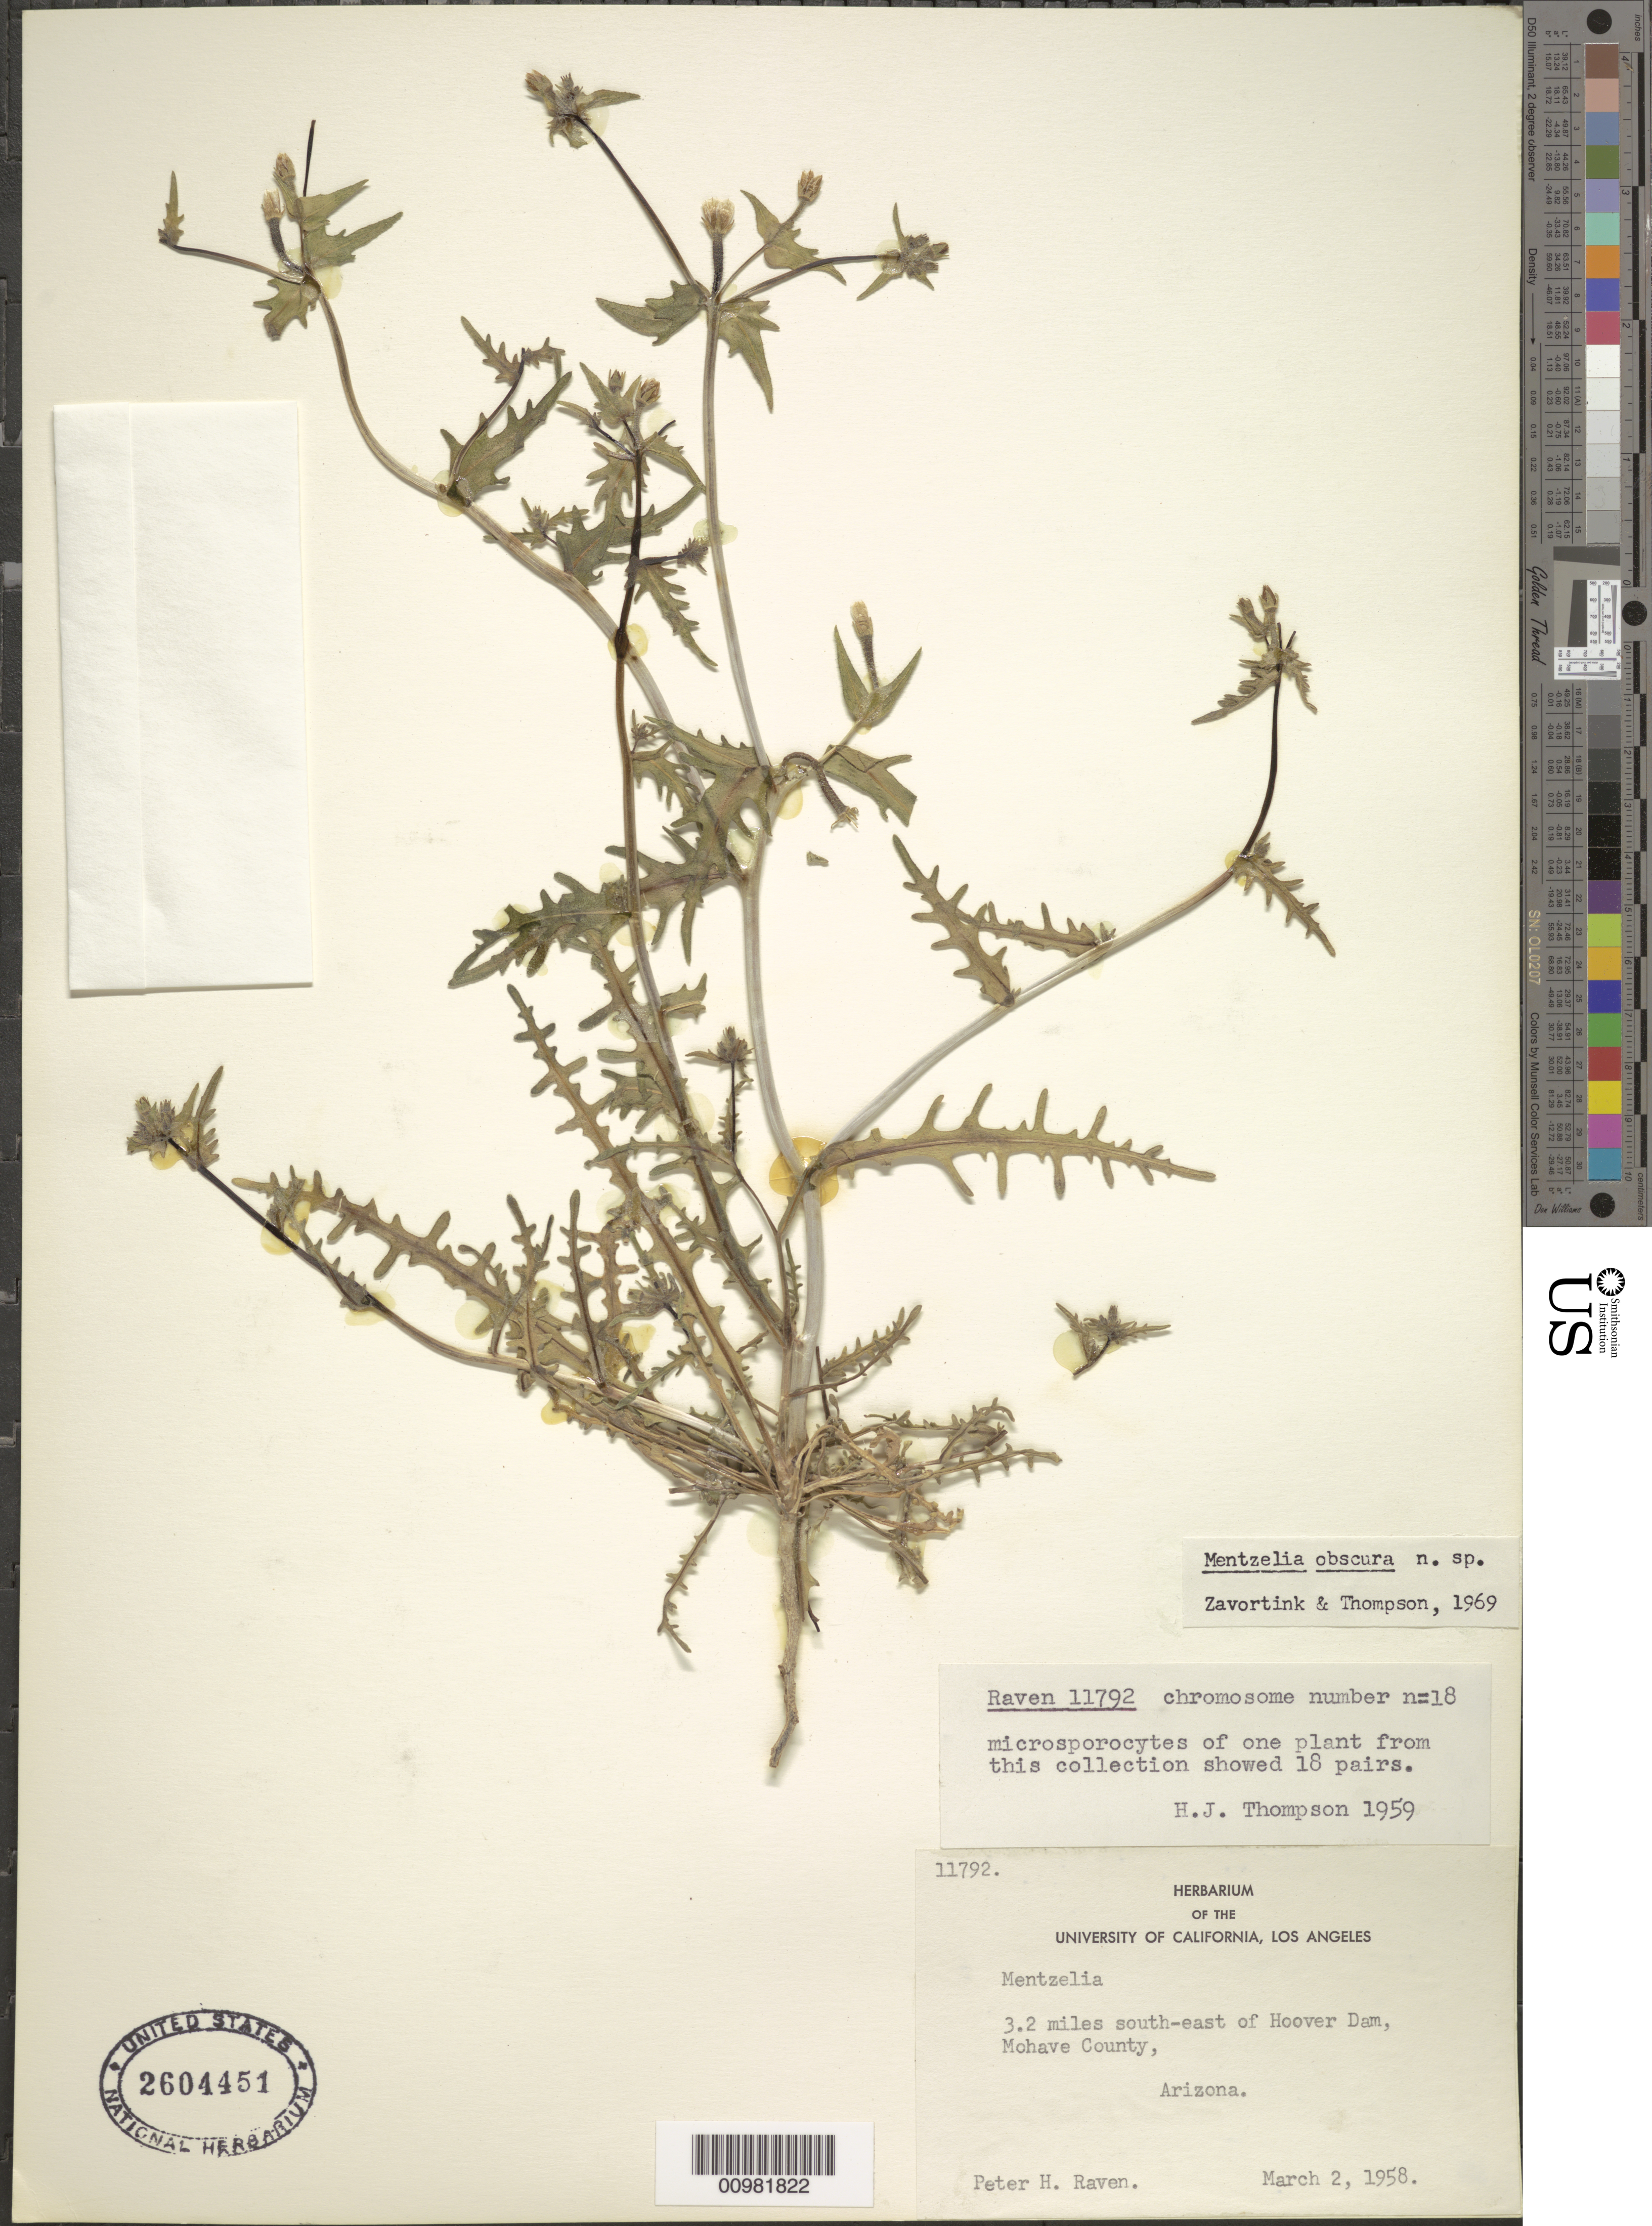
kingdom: Plantae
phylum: Tracheophyta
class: Magnoliopsida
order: Cornales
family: Loasaceae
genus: Mentzelia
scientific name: Mentzelia obscura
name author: H.J. Thomps. & J.E. Roberts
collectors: P. H. Raven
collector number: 11792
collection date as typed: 02 Mar 1958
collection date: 1958-03-02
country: United States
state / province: Arizona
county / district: Mohave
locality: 3.2 mi. SE of Hoover Dam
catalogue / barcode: US 2604451